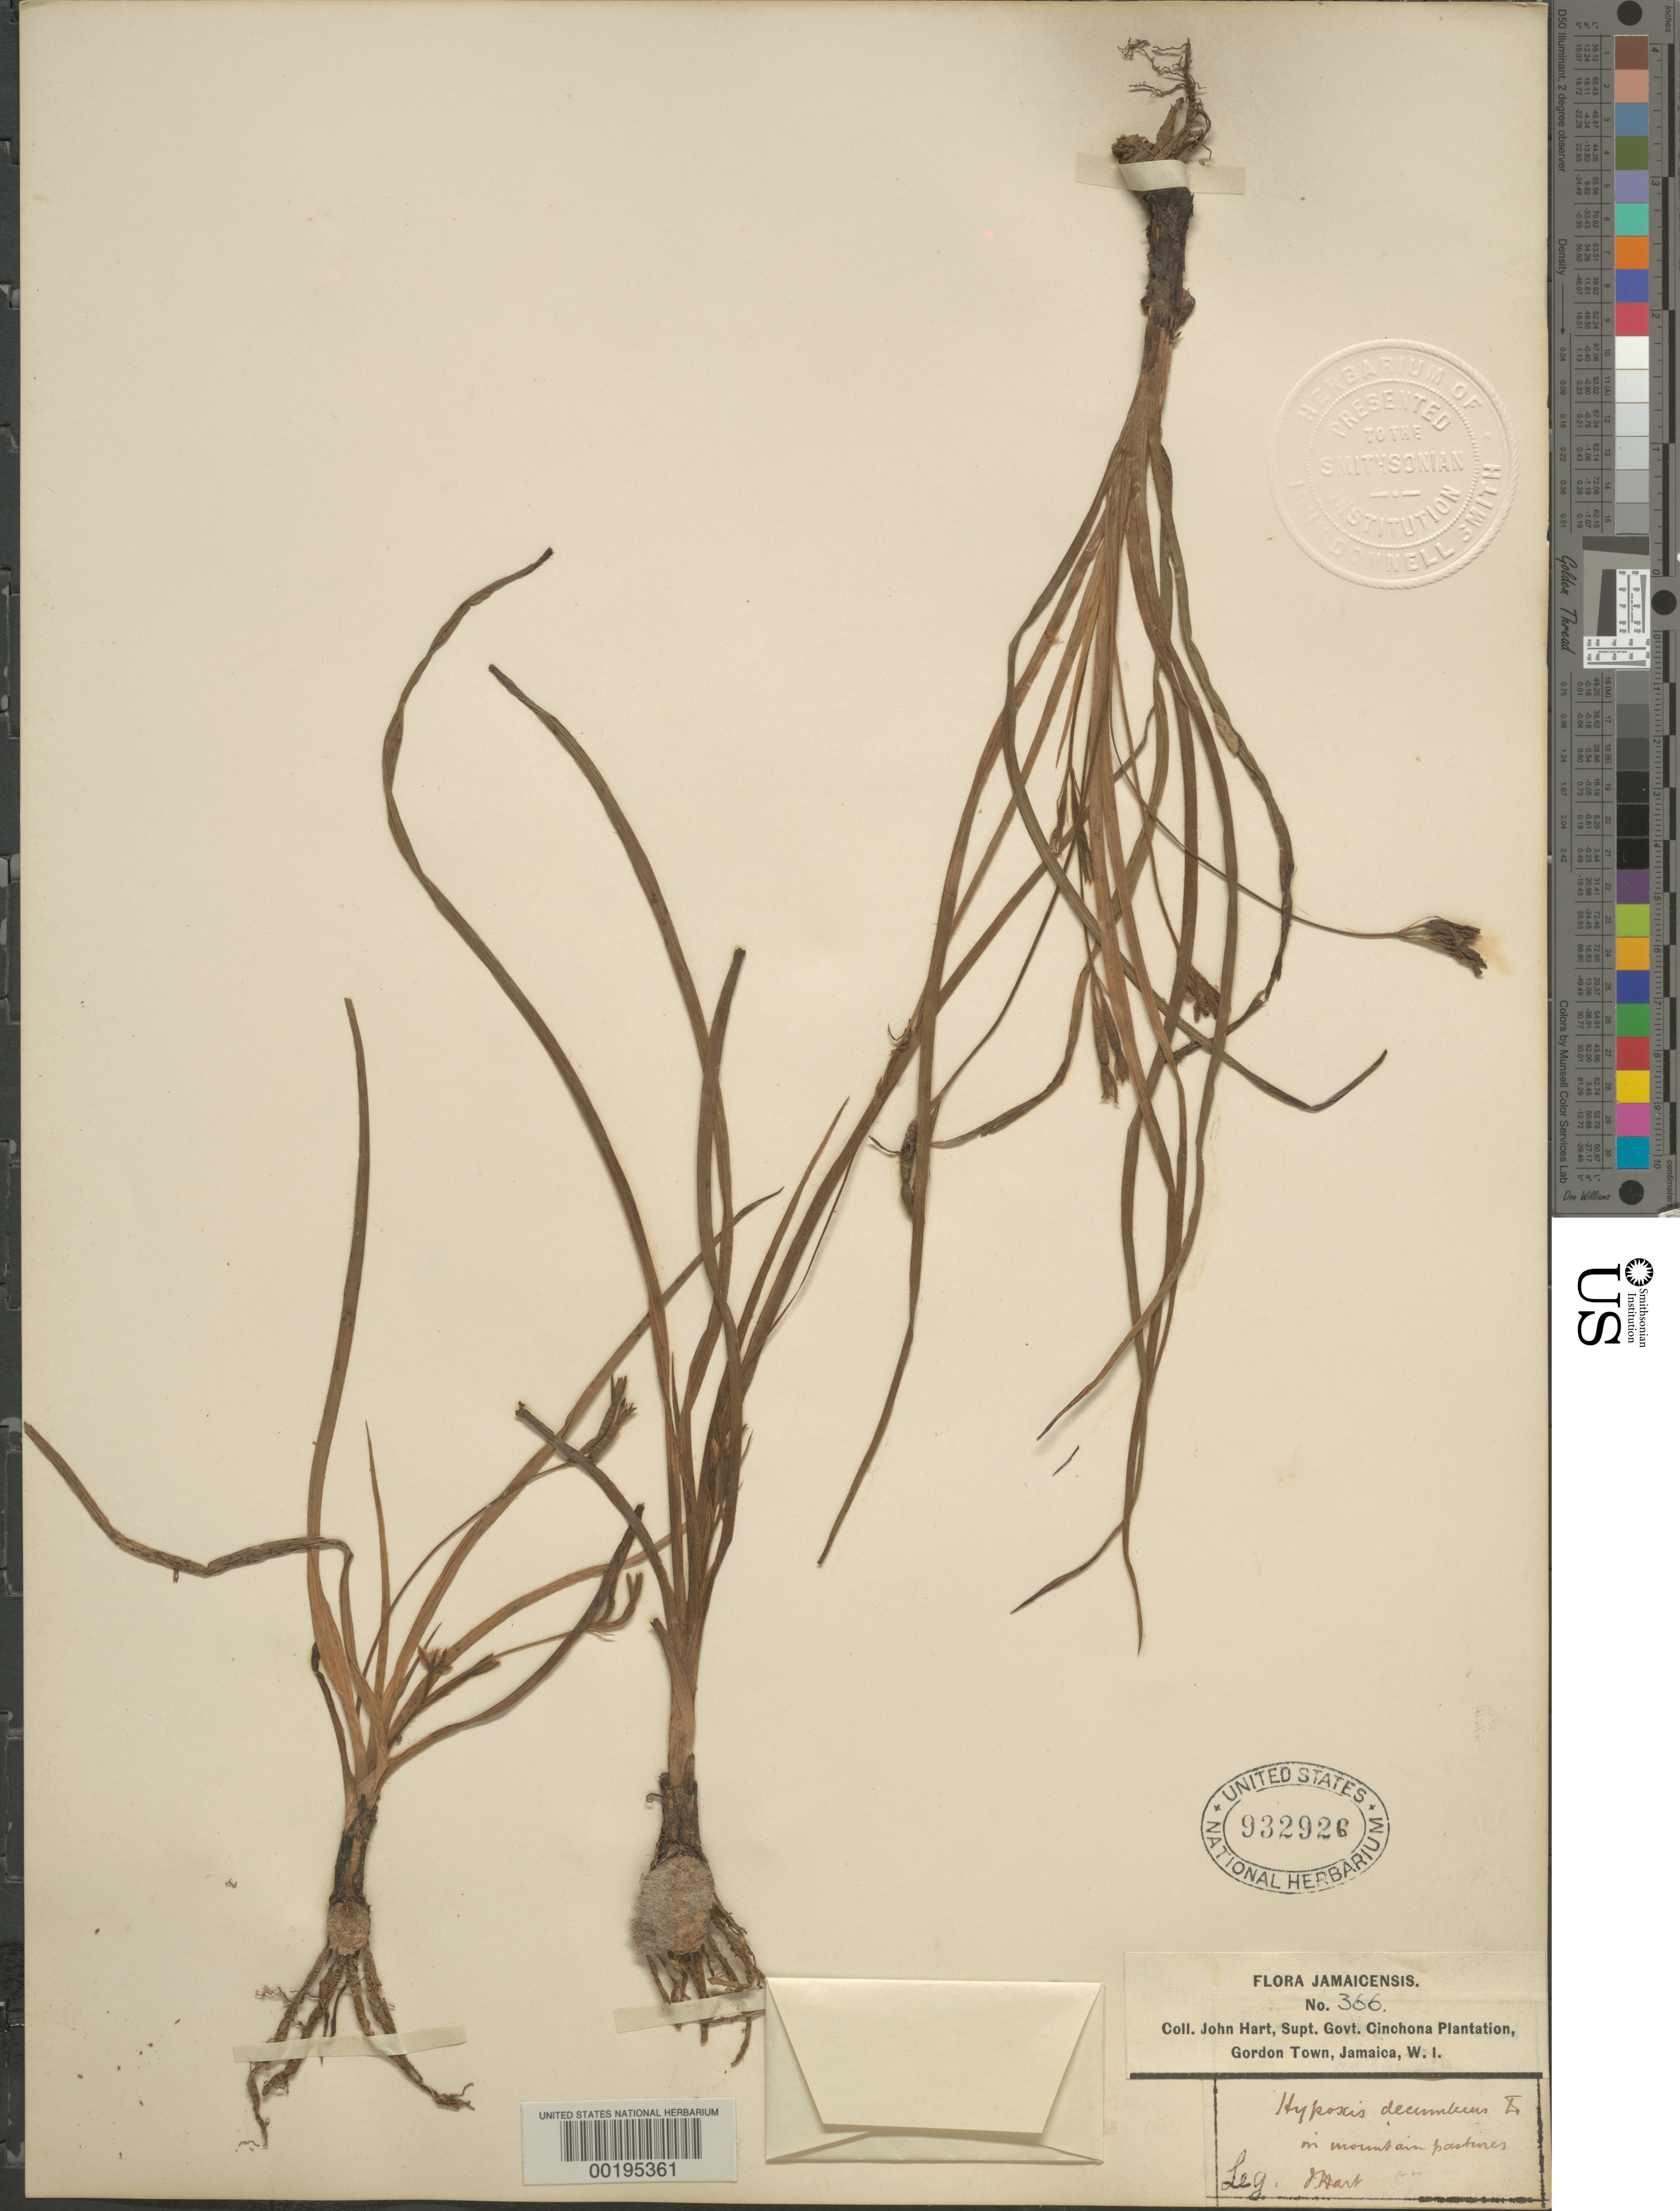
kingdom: Plantae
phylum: Tracheophyta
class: Liliopsida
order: Asparagales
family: Hypoxidaceae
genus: Hypoxis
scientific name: Hypoxis decumbens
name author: L.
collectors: J. Hart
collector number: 366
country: Jamaica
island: Jamaica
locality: Cinchona Plantation, Gordon Town.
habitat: In mountain pastures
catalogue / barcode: US 932926